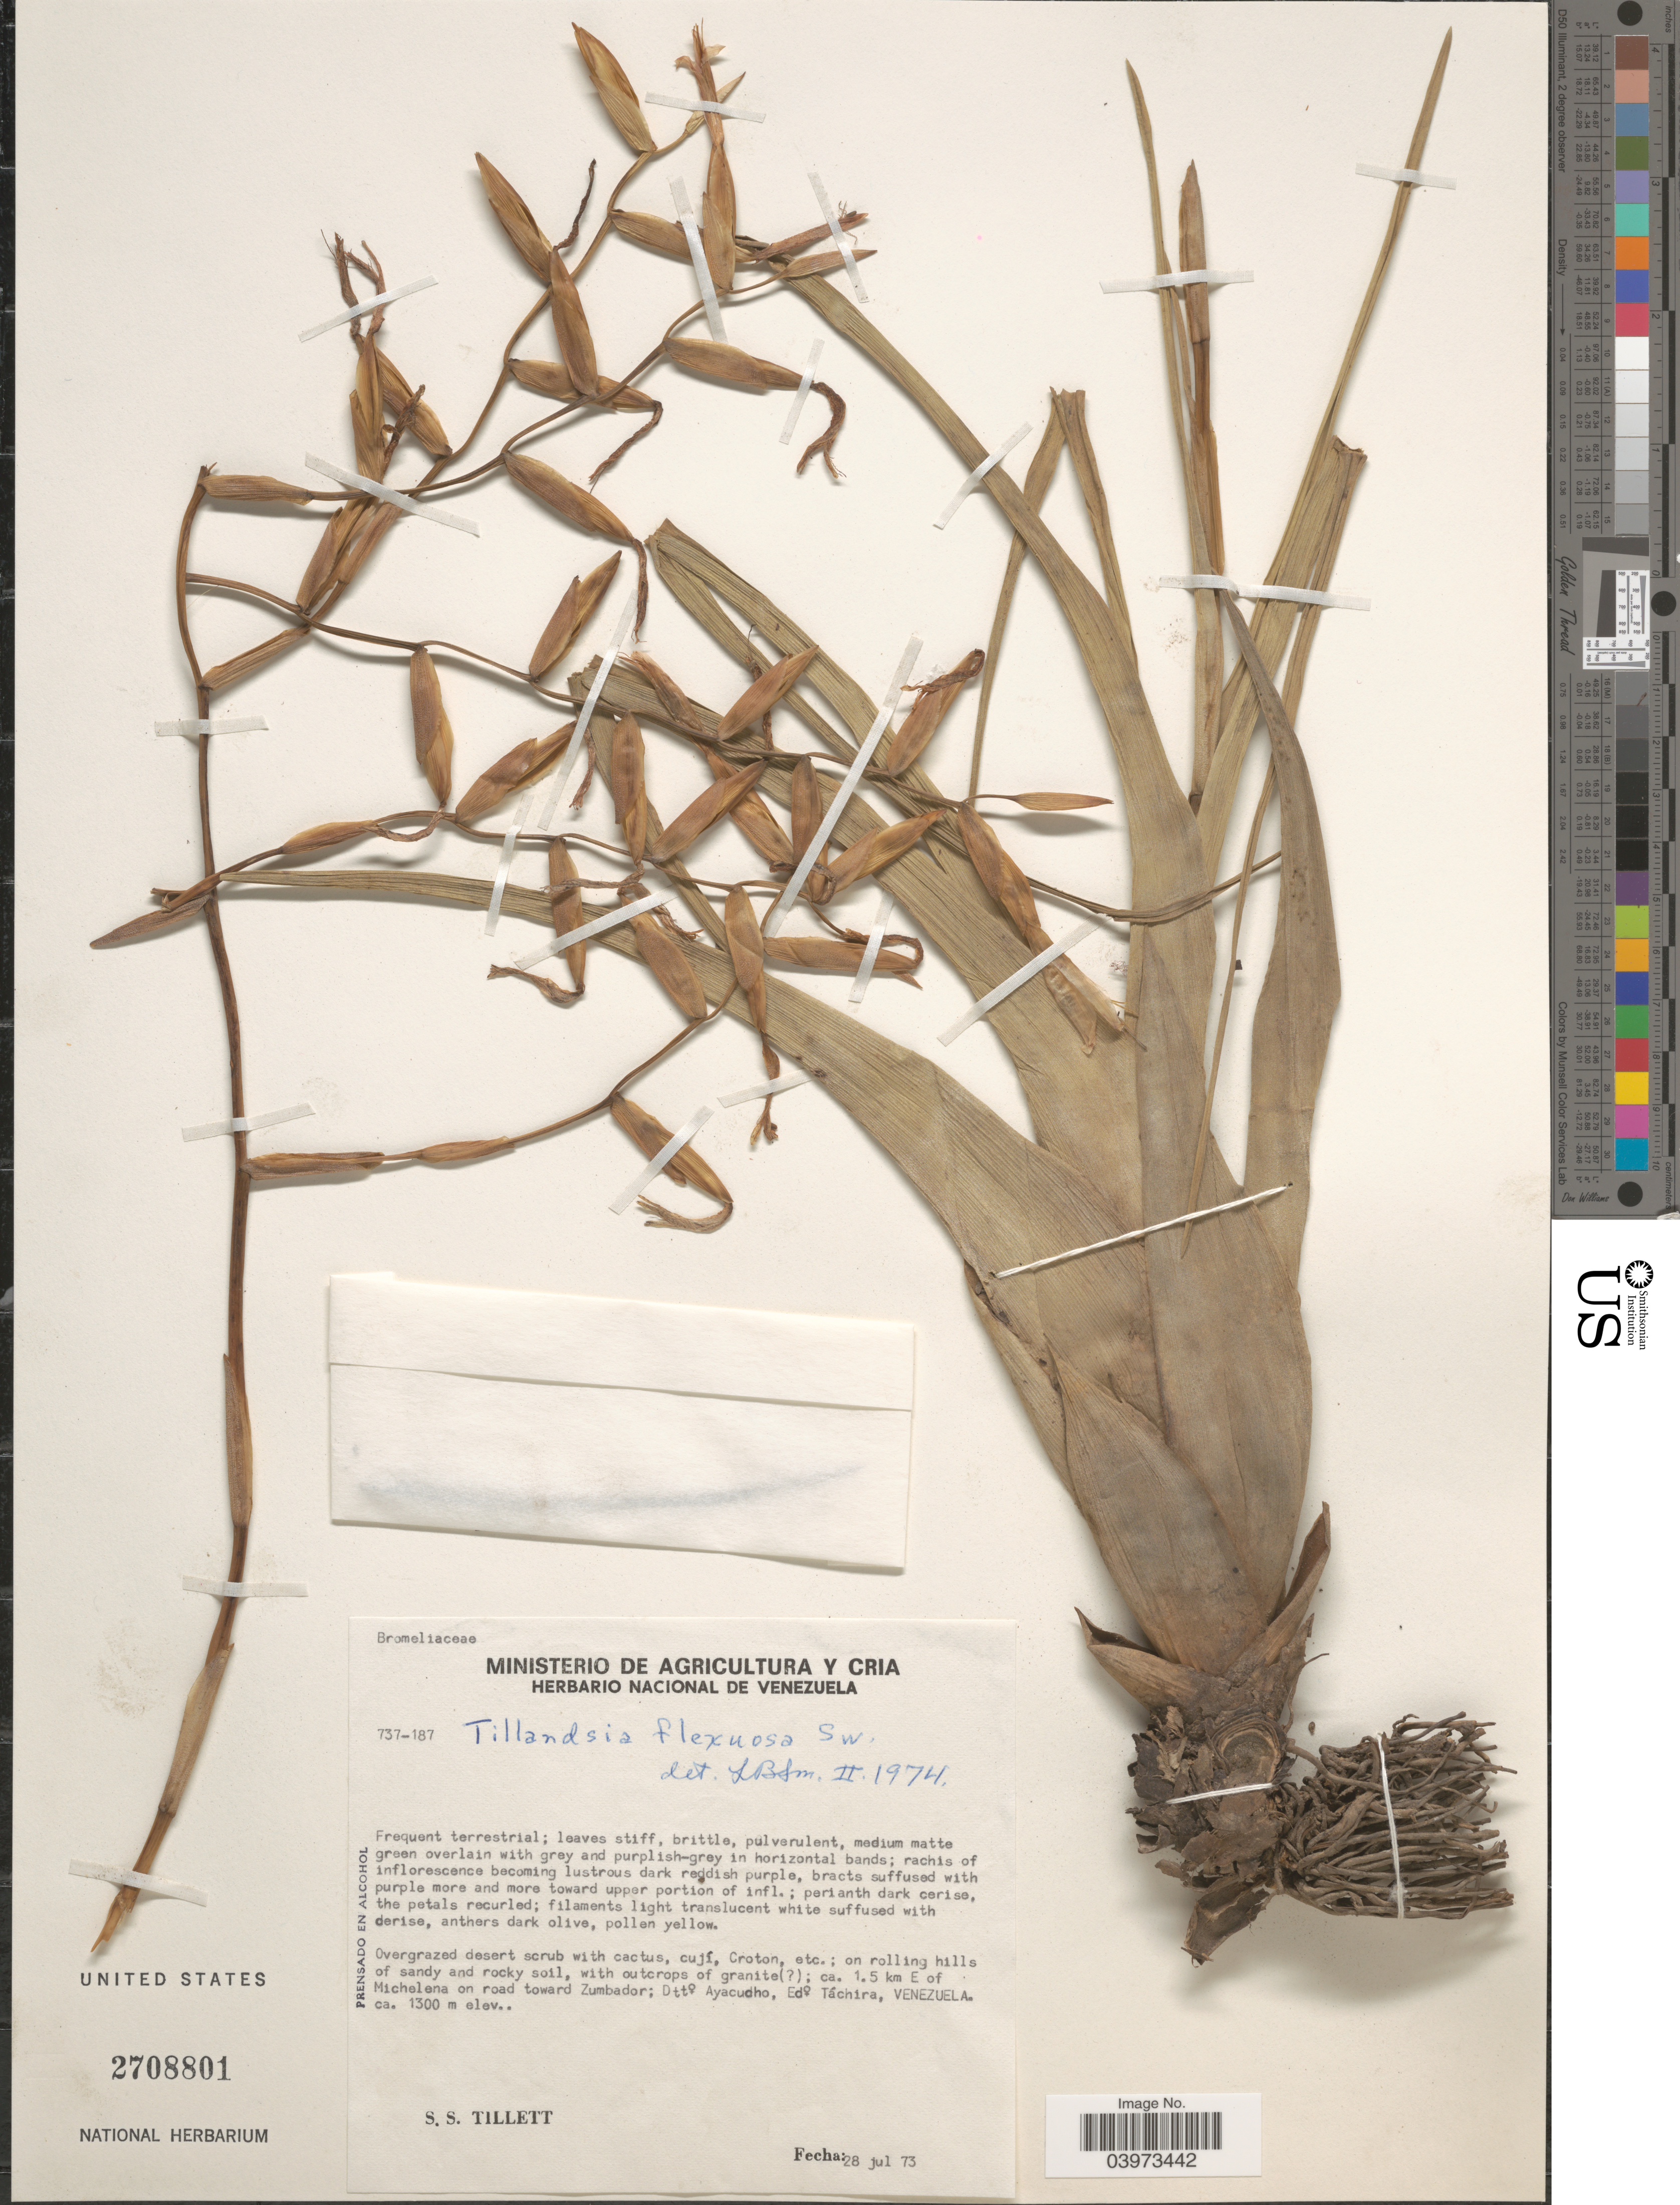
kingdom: Plantae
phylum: Tracheophyta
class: Liliopsida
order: Poales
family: Bromeliaceae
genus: Tillandsia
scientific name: Tillandsia flexuosa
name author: Sw.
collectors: S. S. Tillett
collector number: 737-187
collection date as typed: Transcribed d/m/y: 28/7/73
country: Venezuela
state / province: Tachira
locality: Ca. 1.5 km E of Michelena on road toward Zumbador; Dtto Ayacucho.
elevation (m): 1300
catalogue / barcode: US 2708801